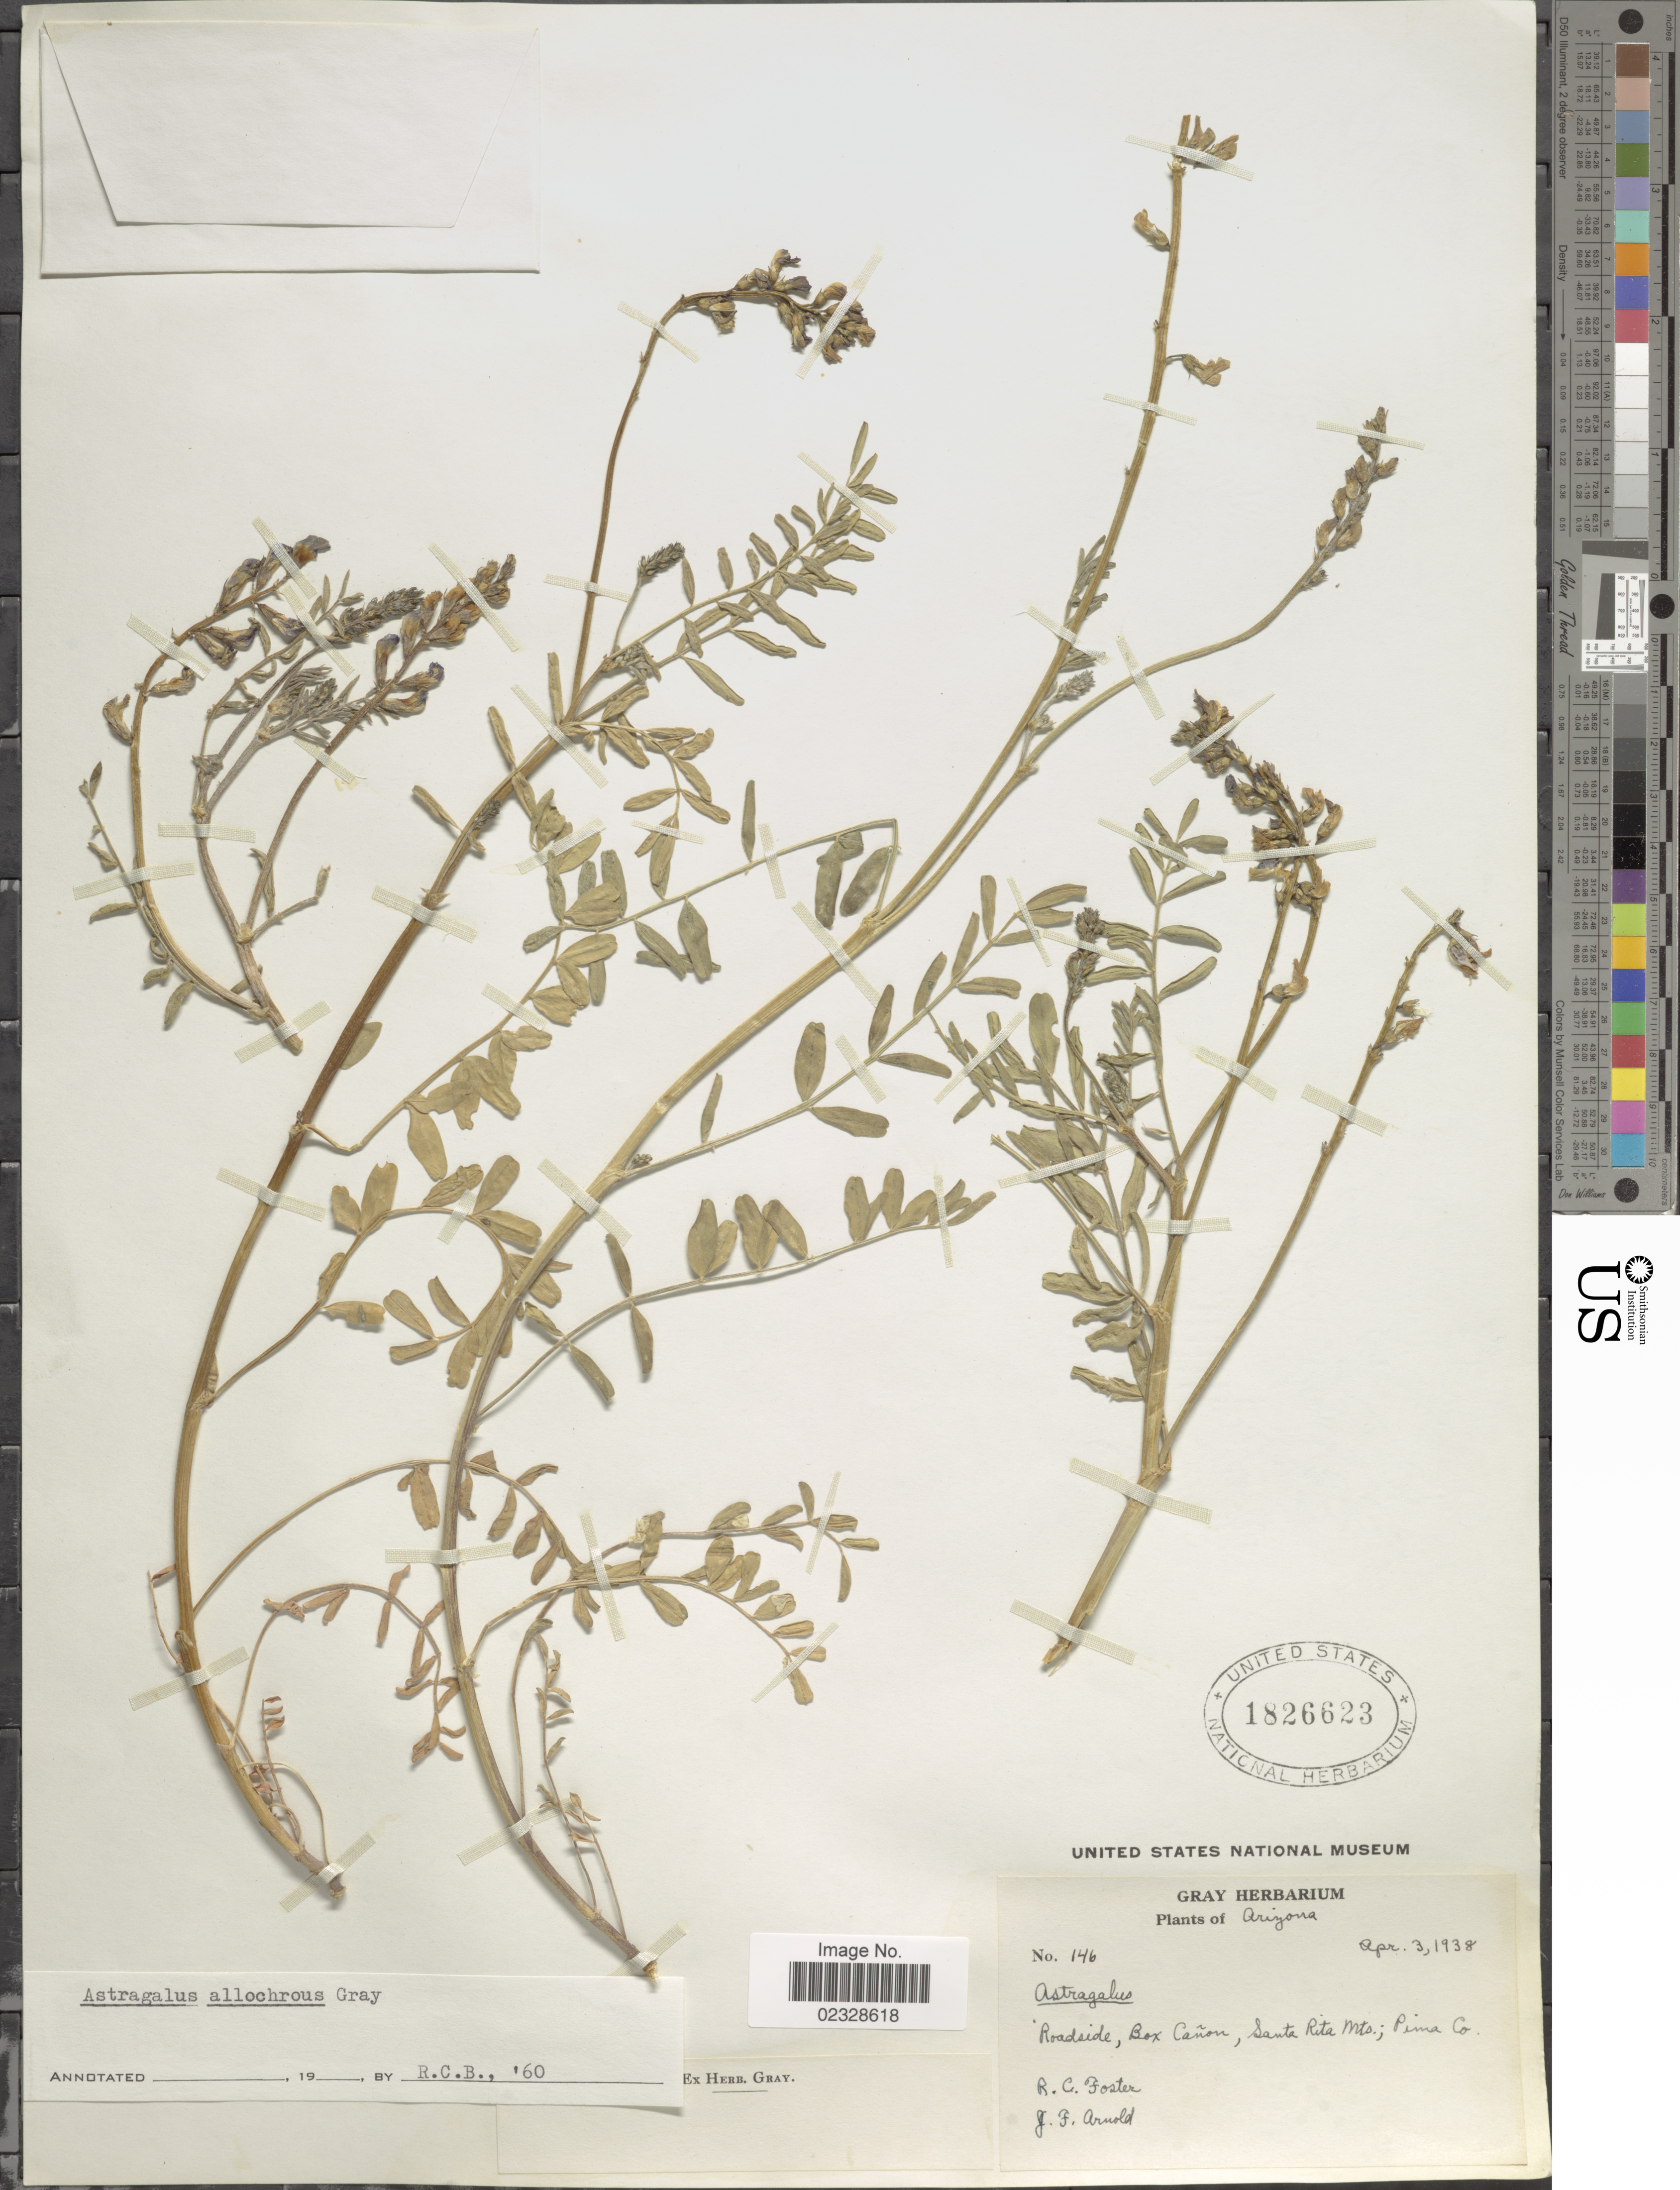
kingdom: Plantae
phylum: Tracheophyta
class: Magnoliopsida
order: Fabales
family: Fabaceae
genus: Astragalus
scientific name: Astragalus allochrous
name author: A. Gray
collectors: R. C. Foster & J. F. Arnold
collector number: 146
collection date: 1938-04-03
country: United States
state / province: Arizona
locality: Roadside, Box Cañon, Santa Rita Mts; Pima Co.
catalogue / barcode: US 1826623